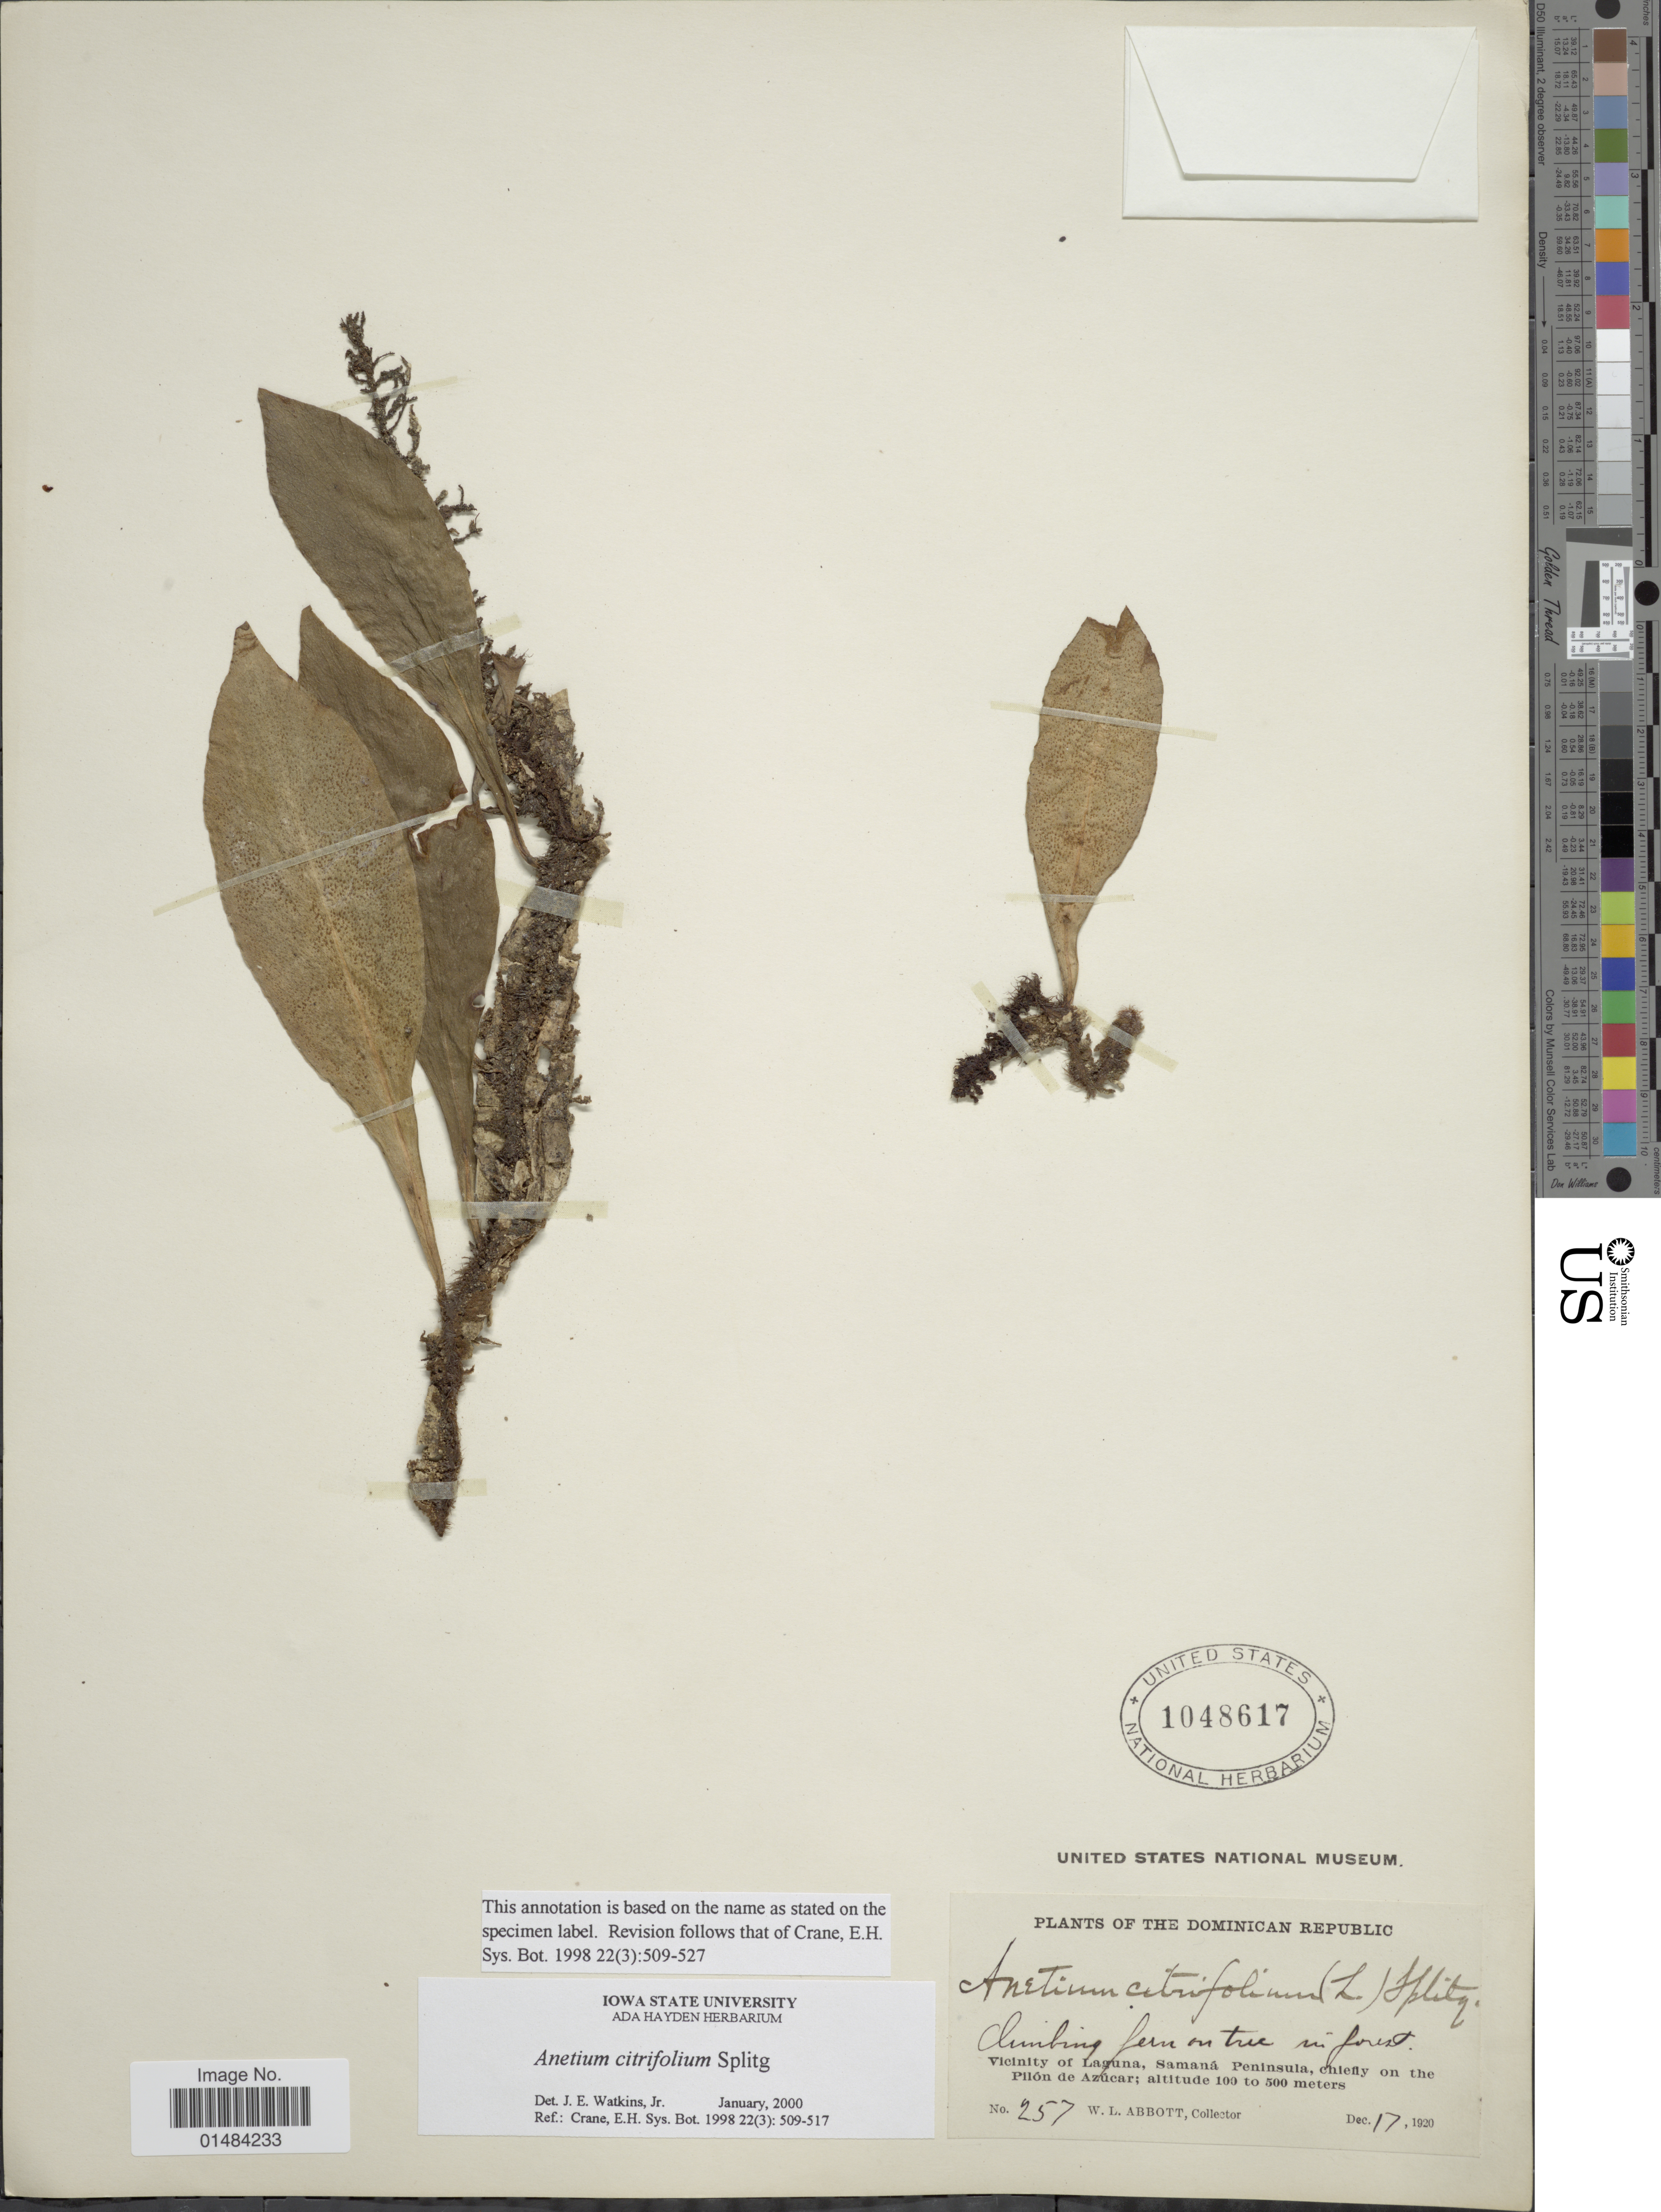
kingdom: Plantae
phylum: Tracheophyta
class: Polypodiopsida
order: Polypodiales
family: Pteridaceae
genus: Anetium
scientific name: Anetium citrifolium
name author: (L.) Splitg.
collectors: W. L. Abbott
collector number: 257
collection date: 1920-12-17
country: Dominican Republic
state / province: Samaná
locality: Dominican Replubic, vicinity of Laguna,Samana Peninsula, chiefly on the Pilon de Azucar.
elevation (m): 100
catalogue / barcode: US 1048617